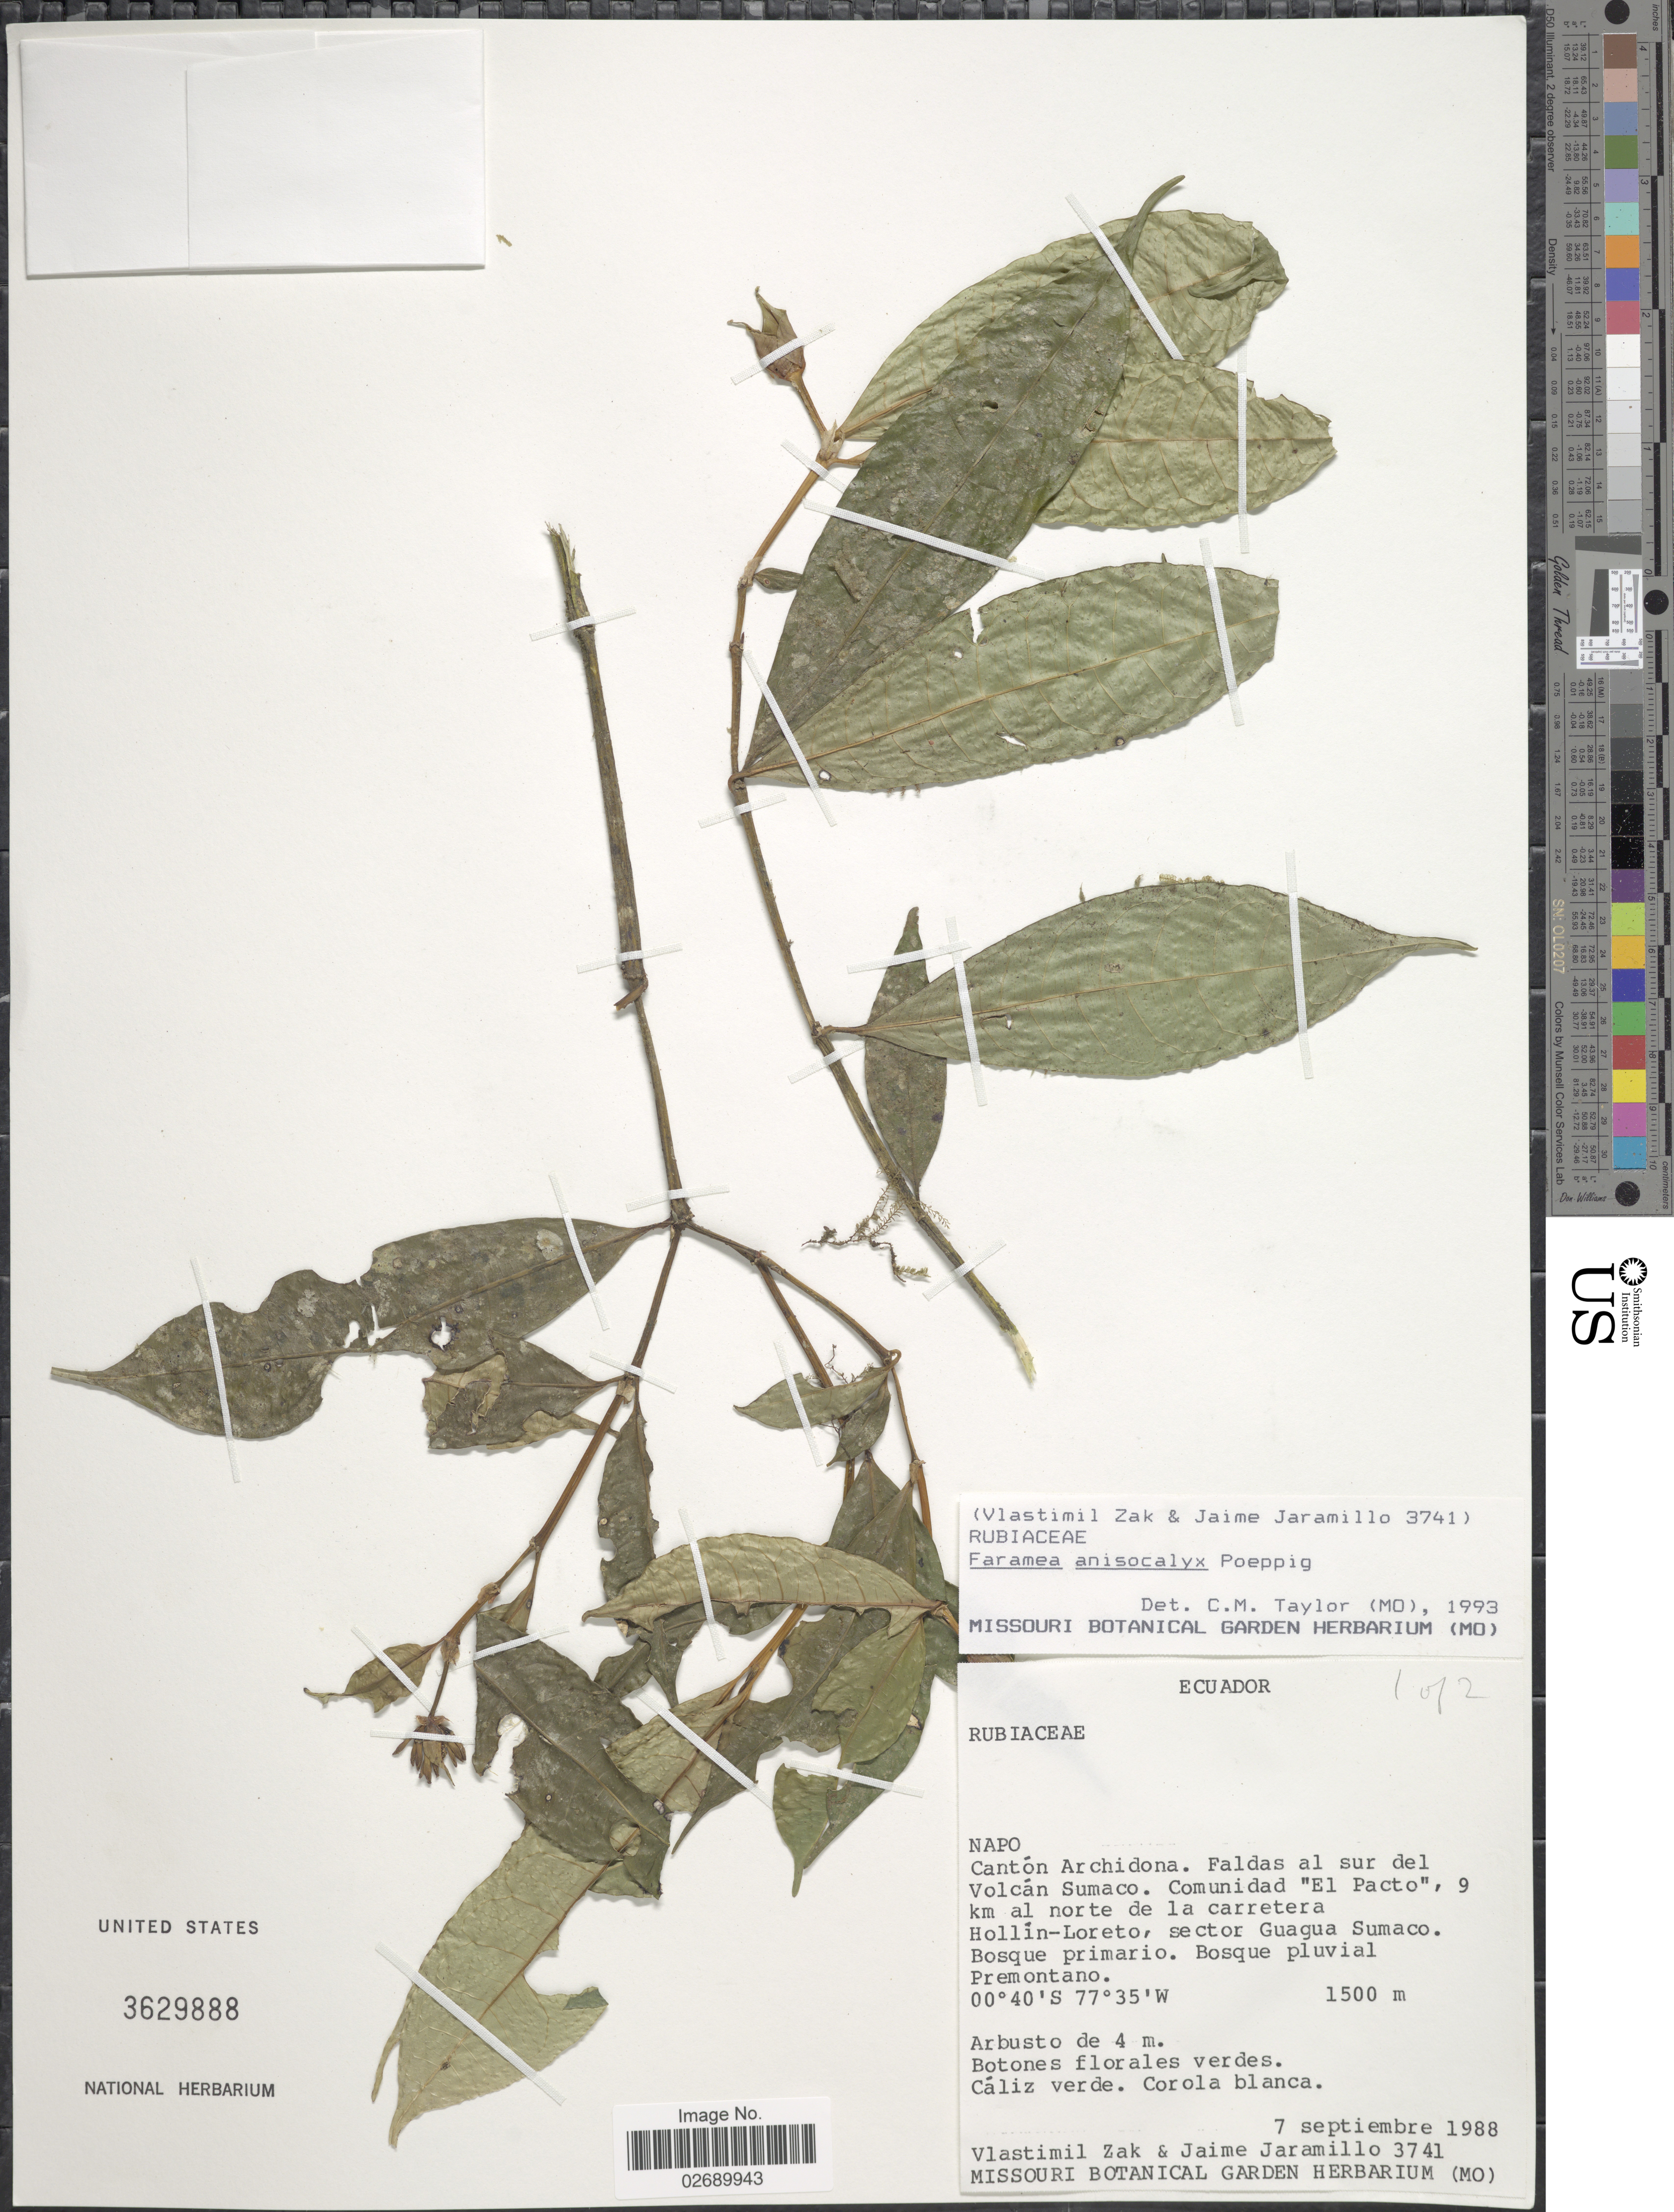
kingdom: Plantae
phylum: Tracheophyta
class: Magnoliopsida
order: Gentianales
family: Rubiaceae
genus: Faramea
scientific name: Faramea anisocalyx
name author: Poepp. & Endl.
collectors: V. Zak & J. Jaramillo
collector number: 3741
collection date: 1988-09-07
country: Ecuador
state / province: Napo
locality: Canton Archidona. Faldas al sur del Volcan Sumaco. Comunidad "El Pacto", 9 km al norte de la carretera Hollin-Loreto, sector Guagua Sumaco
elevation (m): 1500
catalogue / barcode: US 3629888